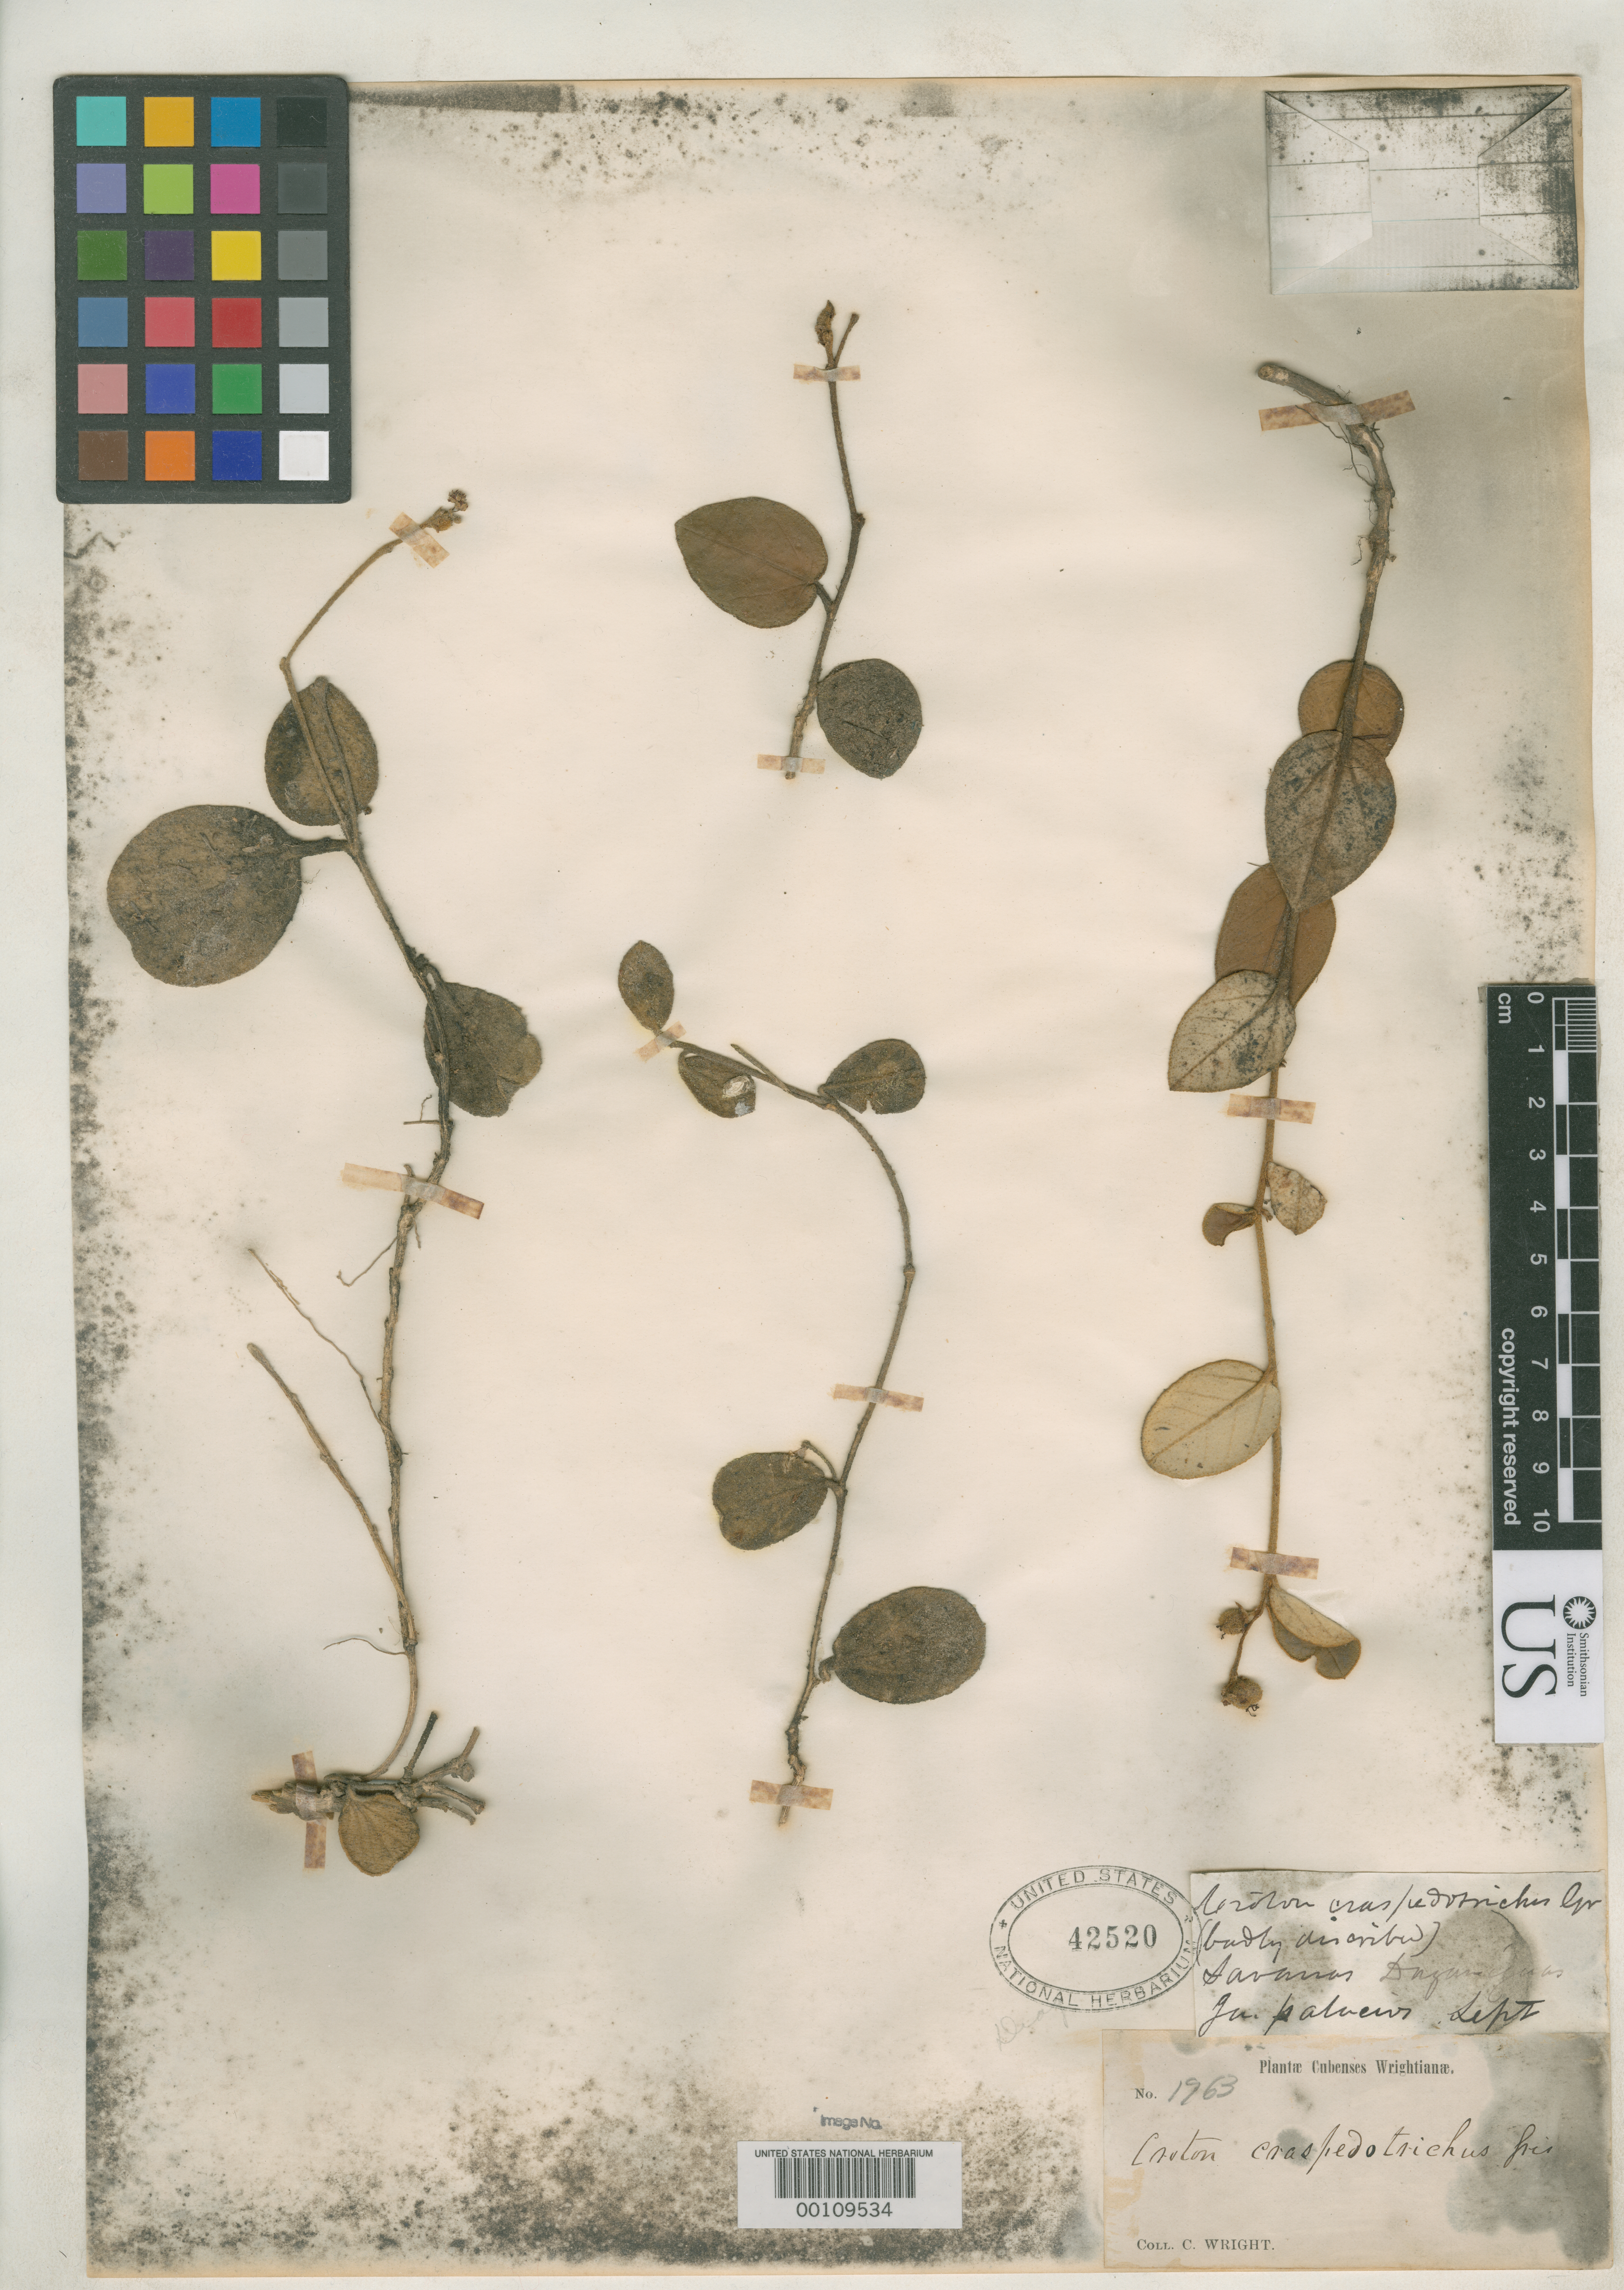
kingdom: Plantae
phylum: Tracheophyta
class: Magnoliopsida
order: Malpighiales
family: Euphorbiaceae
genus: Croton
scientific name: Croton craspedotrichus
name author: Griseb.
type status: Type Collection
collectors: C. Wright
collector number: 1963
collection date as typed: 01 Sep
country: Cuba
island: Greater Antilles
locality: Las Palmeros.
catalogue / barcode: US 42520